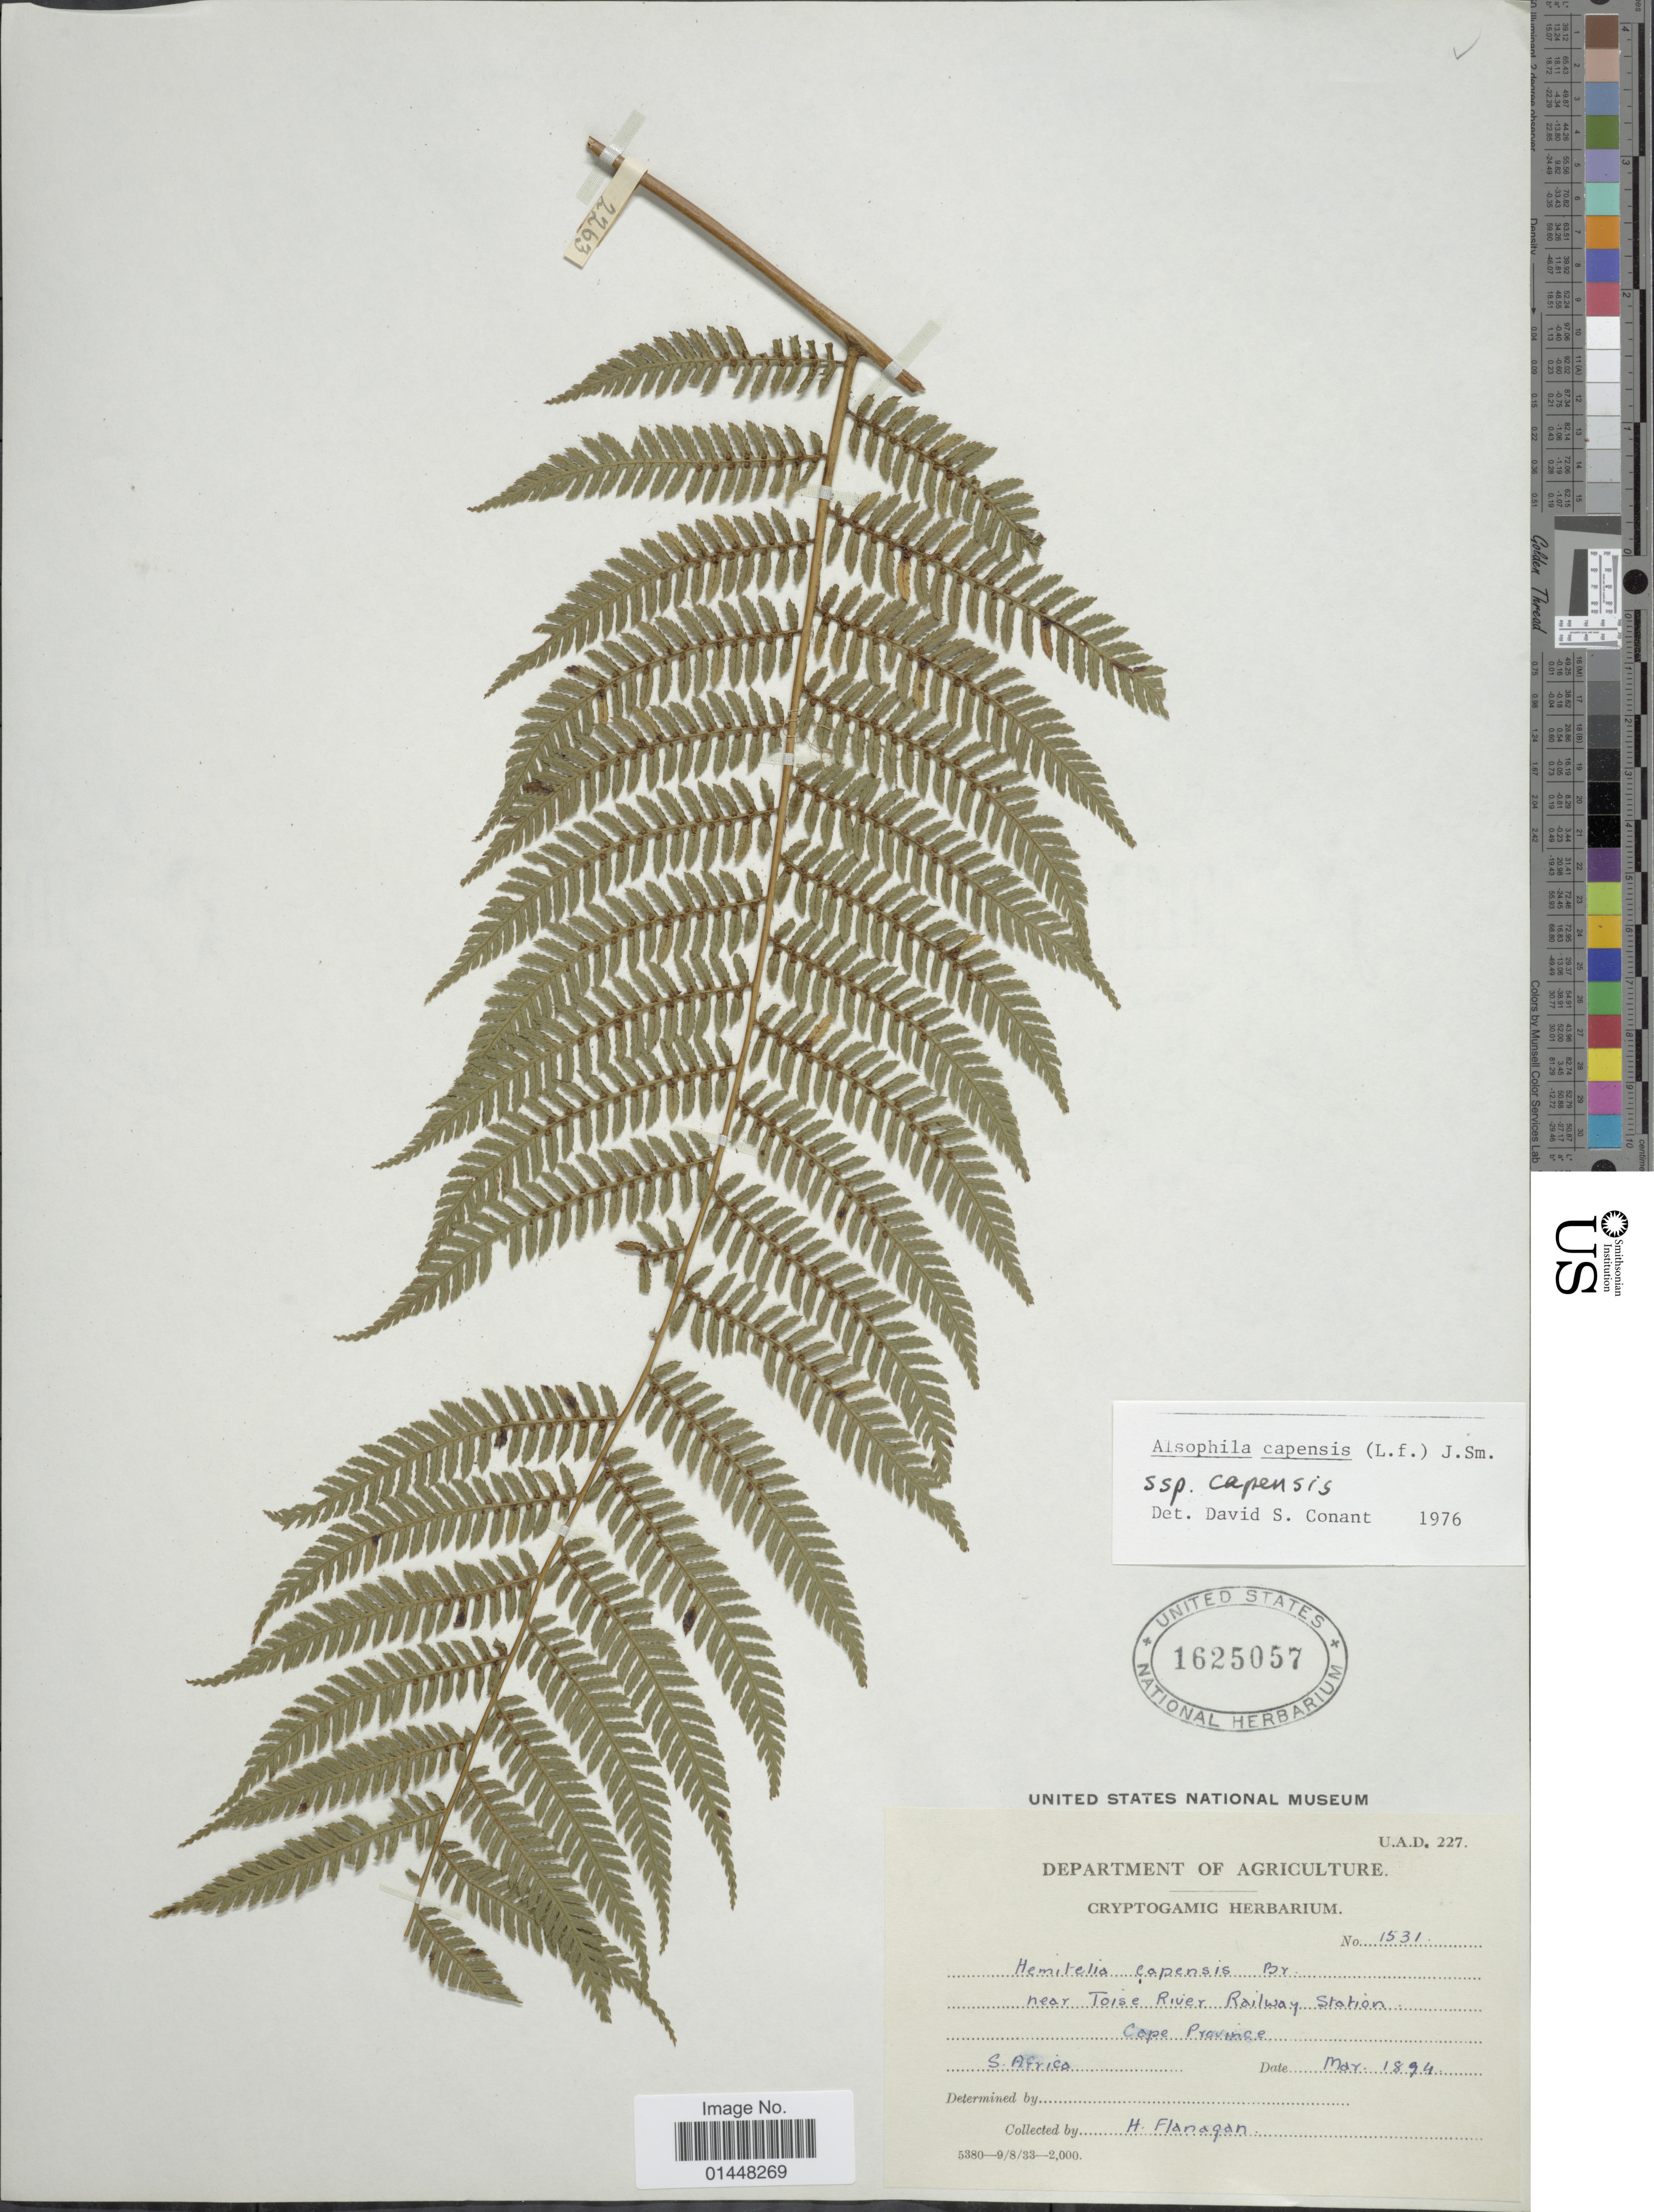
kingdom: Plantae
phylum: Tracheophyta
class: Polypodiopsida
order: Cyatheales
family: Cyatheaceae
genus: Gymnosphaera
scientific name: Gymnosphaera capensis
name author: (L. f.)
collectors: H. Flanagan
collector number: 1531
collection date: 1894-03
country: South Africa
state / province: Eastern Cape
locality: Near Toise River Railway Station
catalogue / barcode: US 1625057